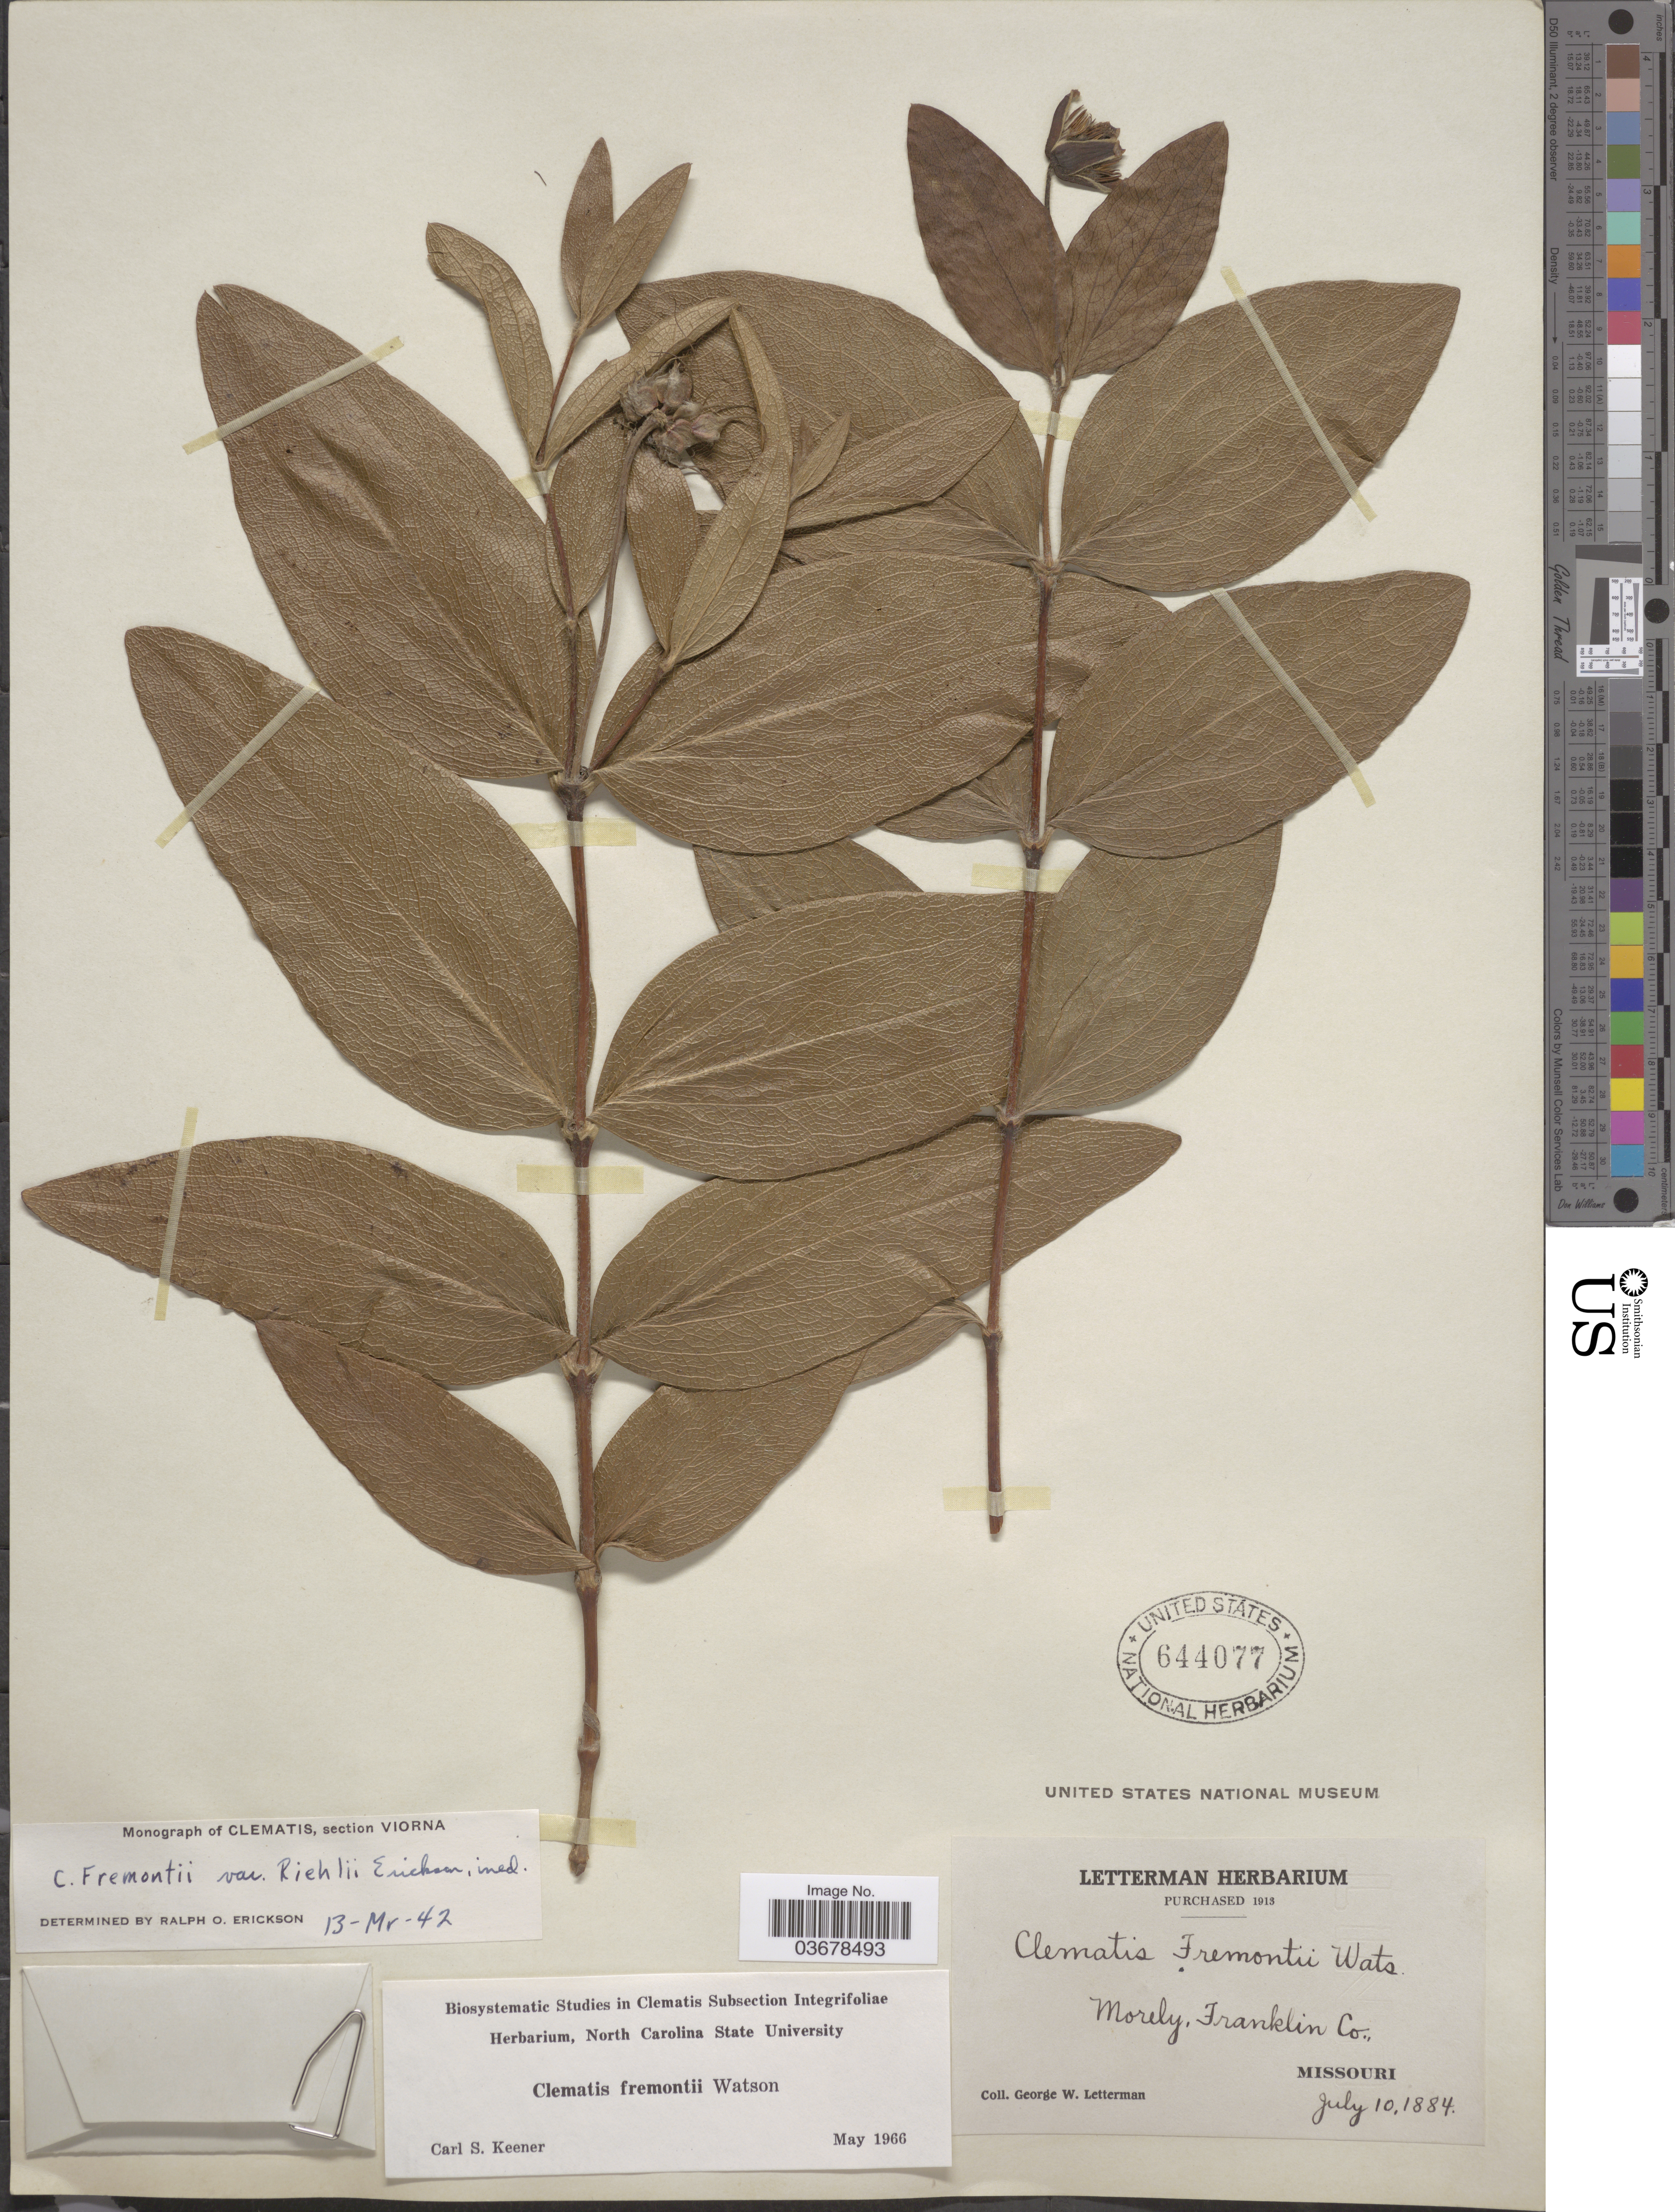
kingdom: Plantae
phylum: Tracheophyta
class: Magnoliopsida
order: Ranunculales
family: Ranunculaceae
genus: Clematis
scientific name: Clematis viorna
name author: L.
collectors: G. W. Letterman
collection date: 1884-07-10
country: United States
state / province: Missouri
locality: Morely, Franklin Co.,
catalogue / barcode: US 644077